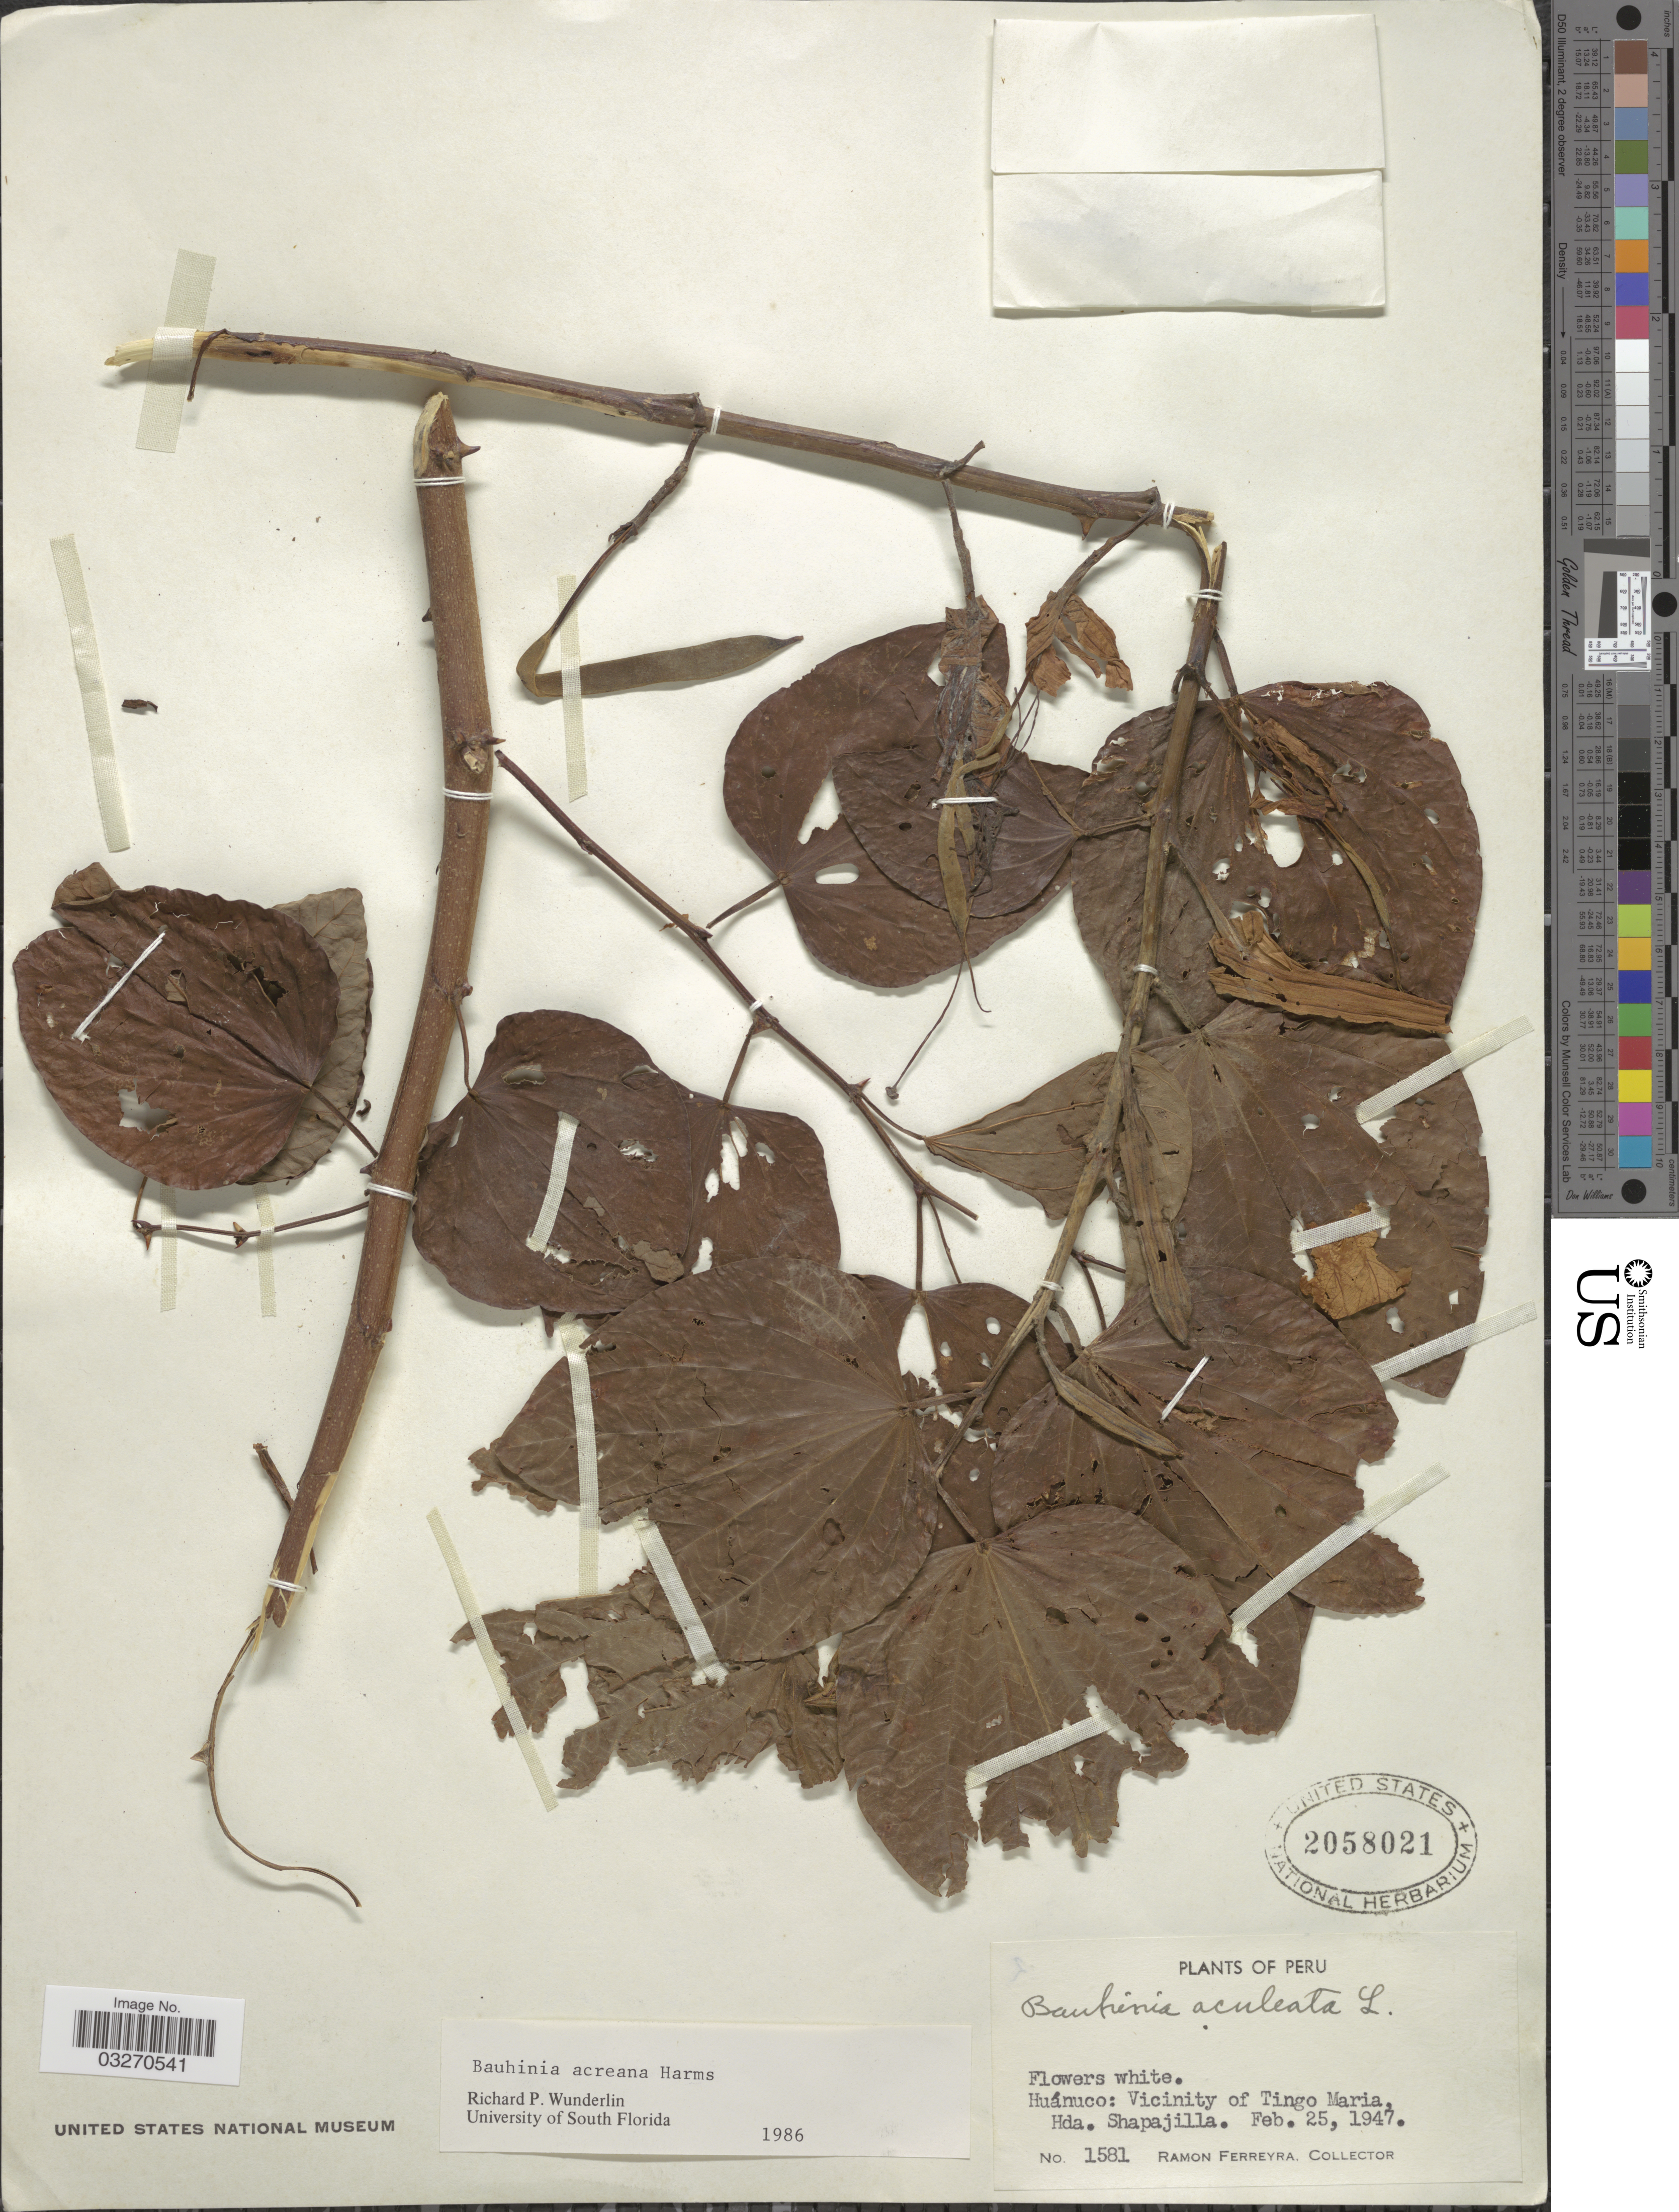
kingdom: Plantae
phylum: Tracheophyta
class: Magnoliopsida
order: Fabales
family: Fabaceae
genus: Bauhinia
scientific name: Bauhinia acreana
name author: Harms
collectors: R. A. Ferreyra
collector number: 1581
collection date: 1947-02-25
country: Peru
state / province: Huánuco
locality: Huánuco: Vicinity of Tingo Maria, Hda. Shapajilla.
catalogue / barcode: US 2058021